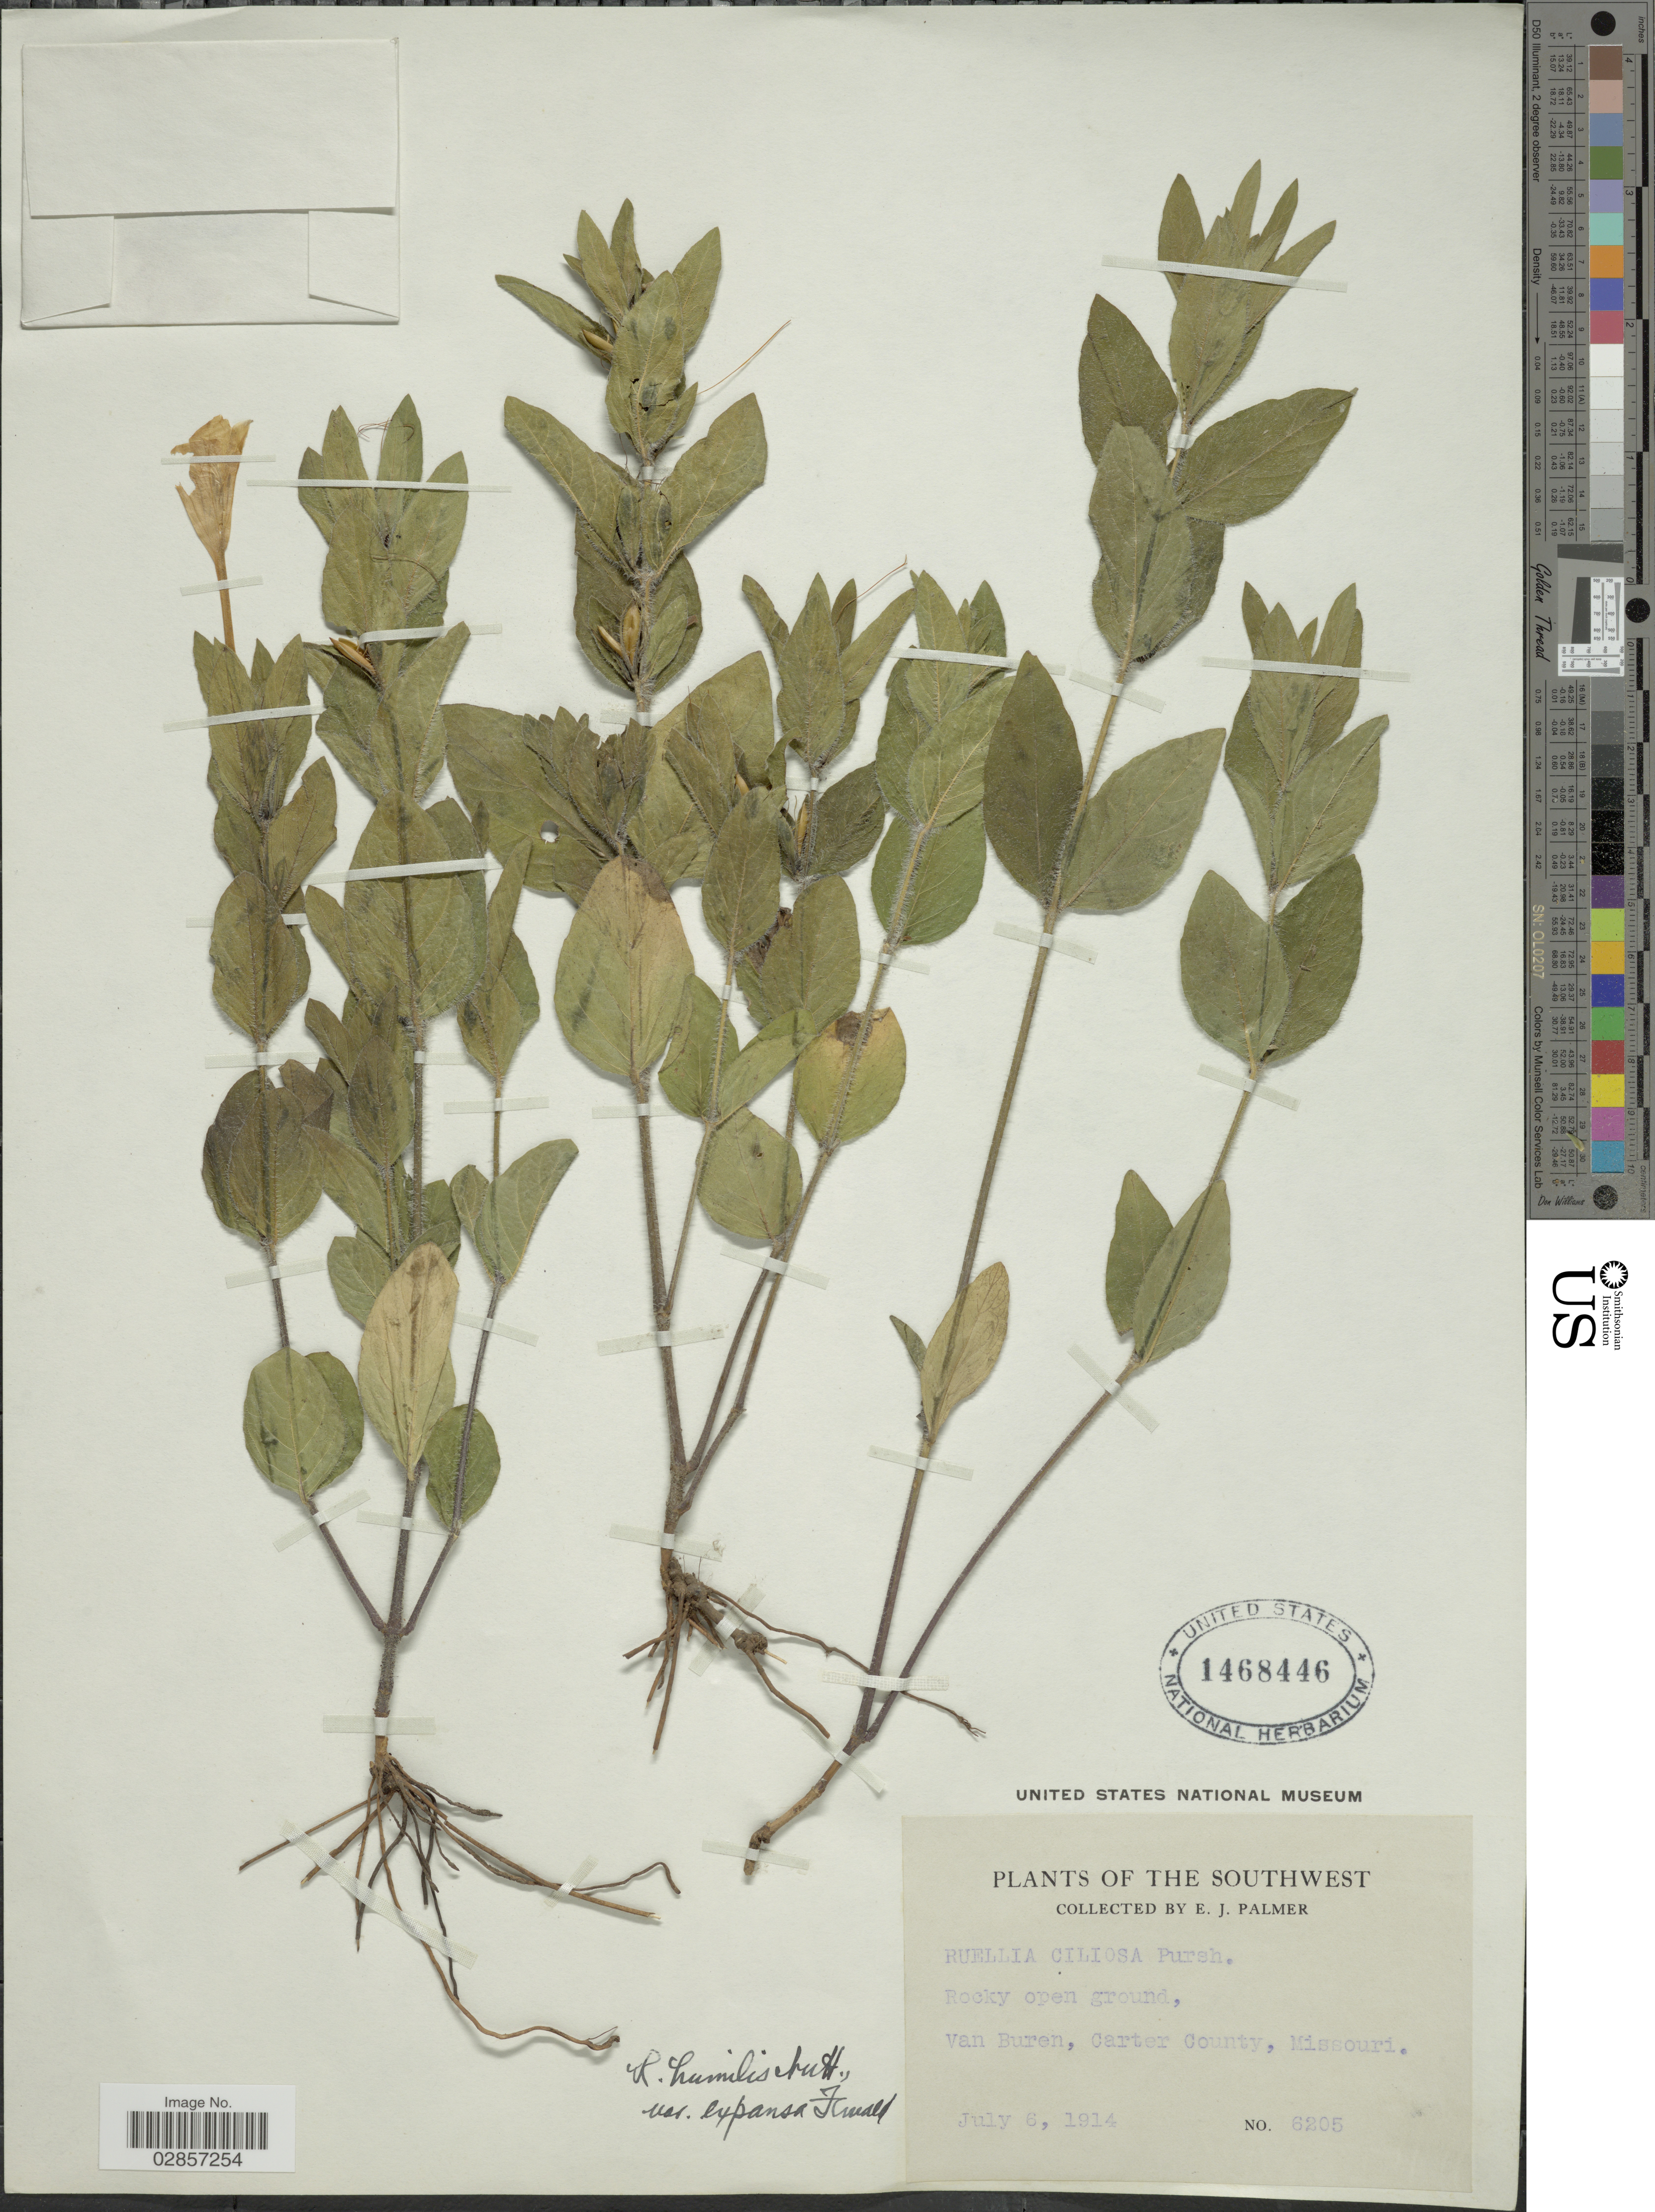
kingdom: Plantae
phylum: Tracheophyta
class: Magnoliopsida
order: Lamiales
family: Acanthaceae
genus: Ruellia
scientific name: Ruellia humilis var. expansa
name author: Fernald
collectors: E. J. Palmer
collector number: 6205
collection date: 1914-07-06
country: United States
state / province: Missouri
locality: The Southwest, Van Buren, Carter County.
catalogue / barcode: US 1468446